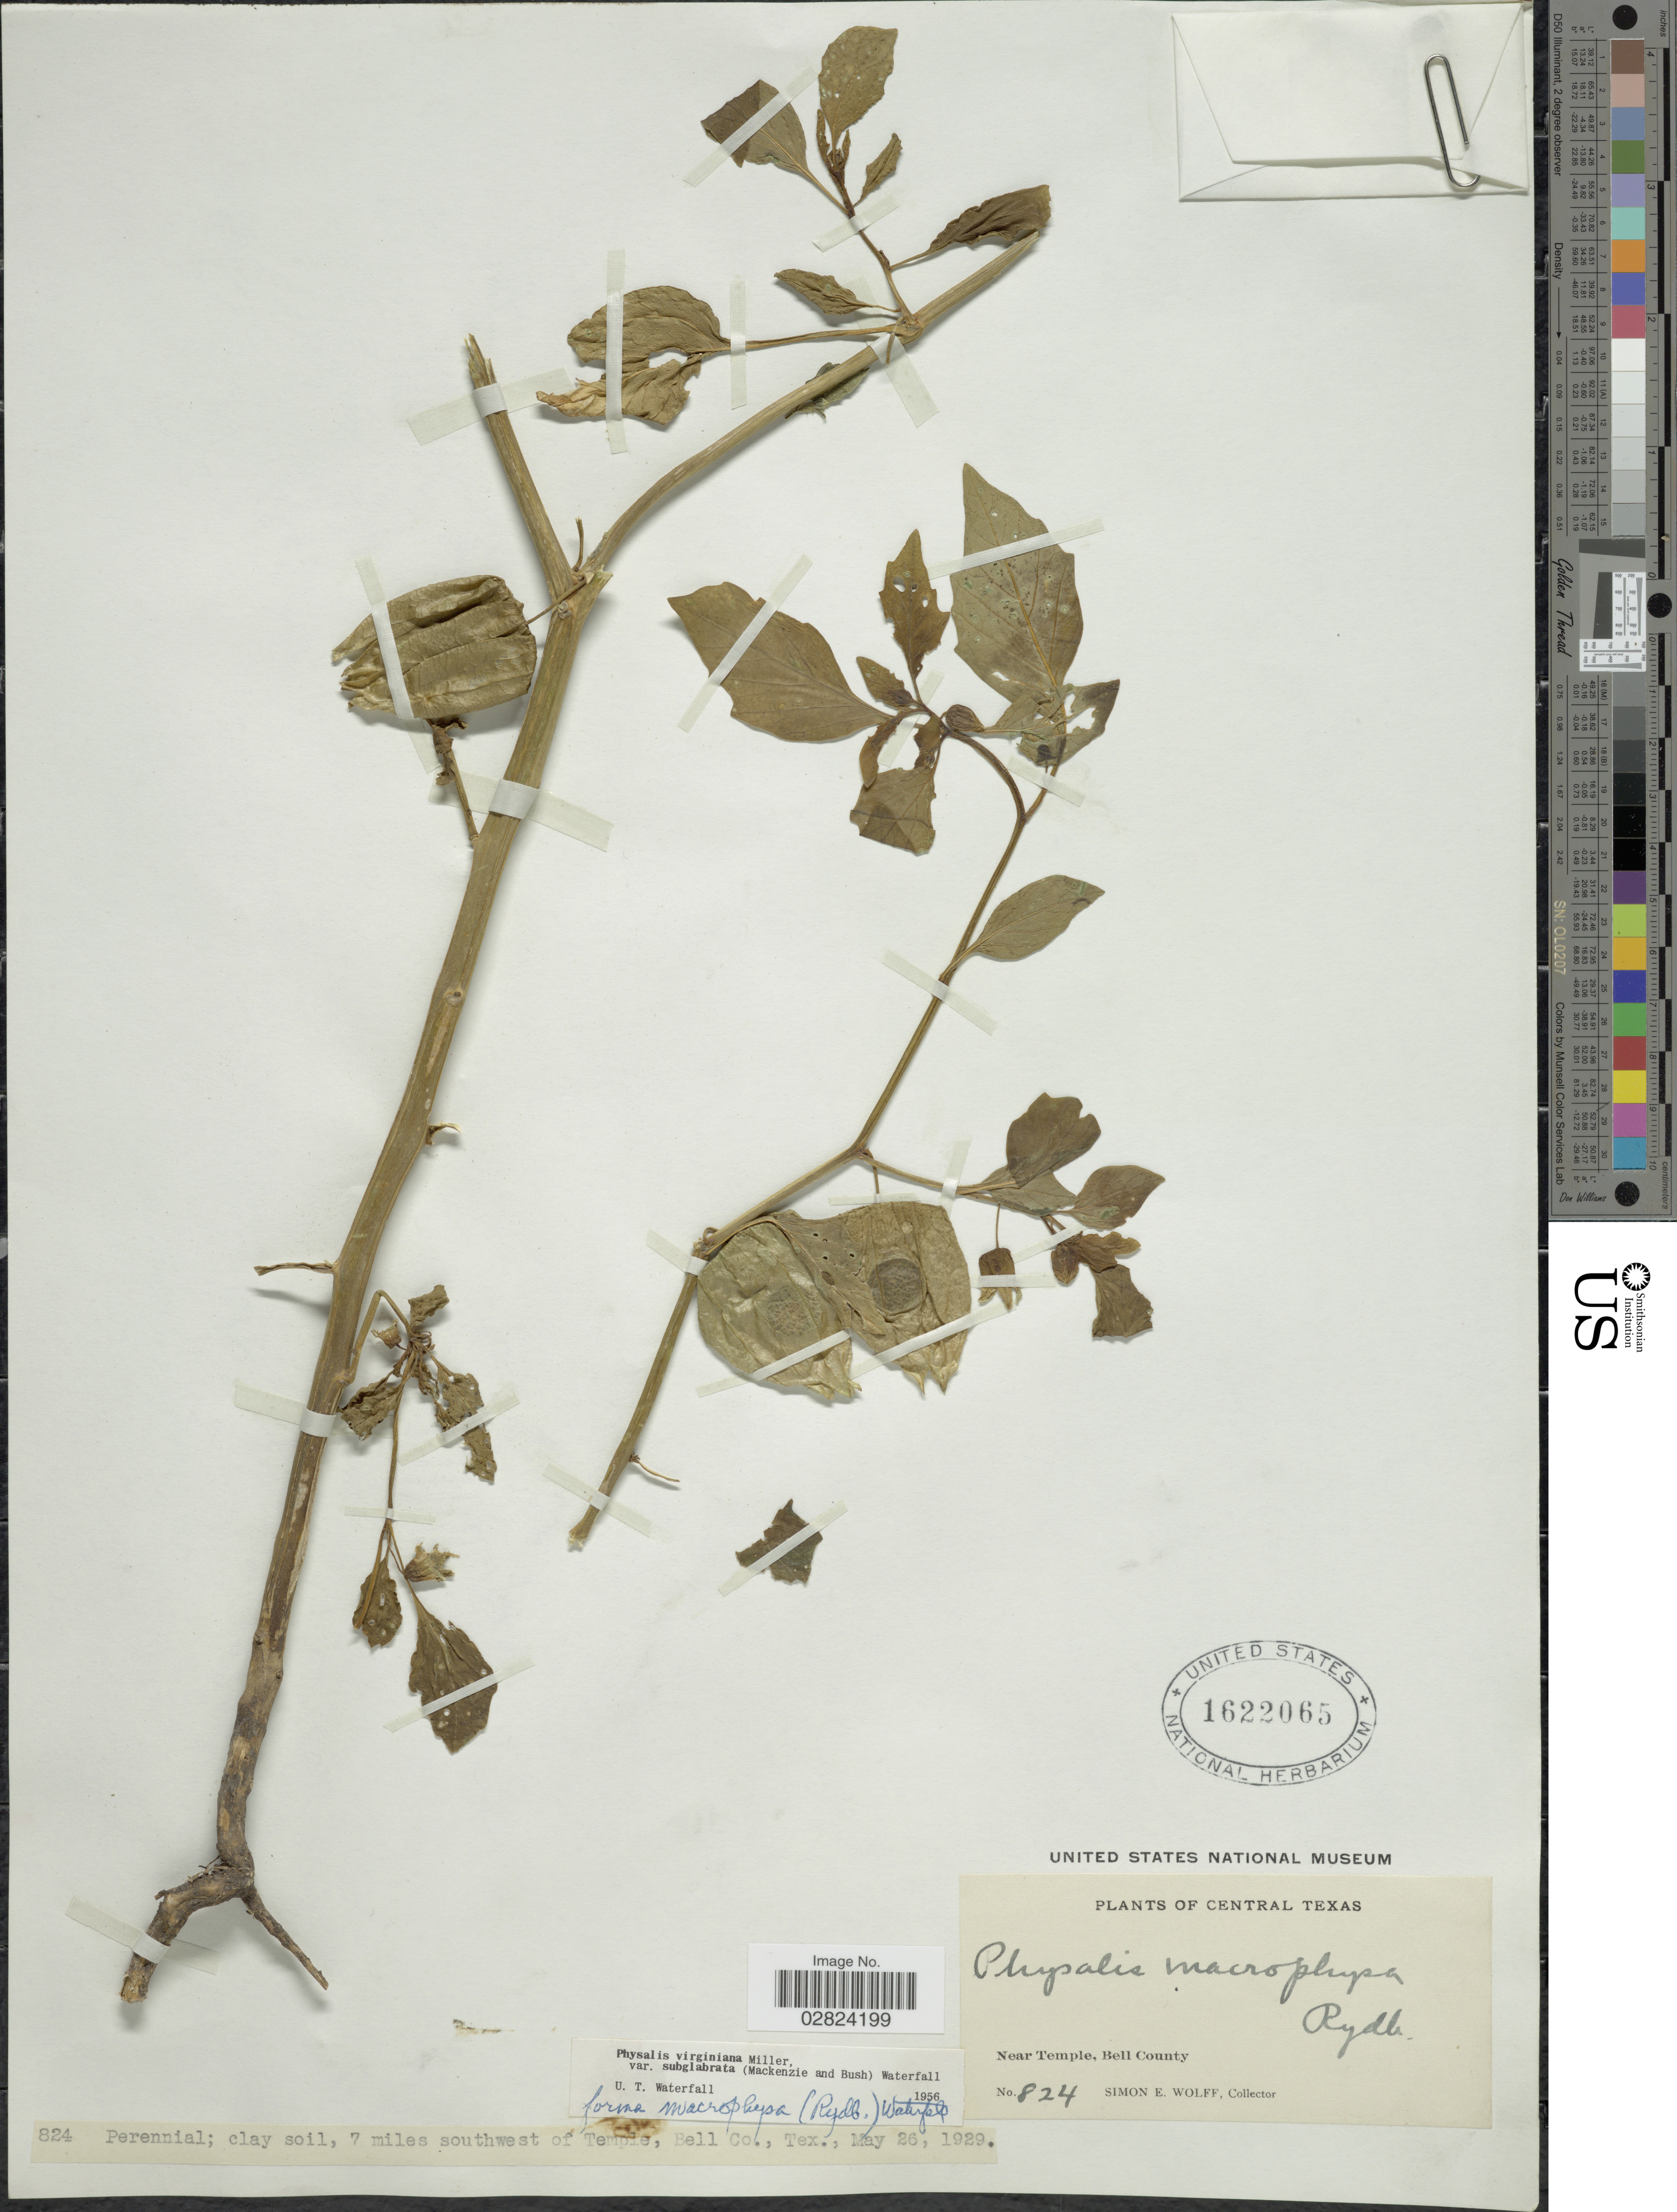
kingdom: Plantae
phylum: Tracheophyta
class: Magnoliopsida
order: Solanales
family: Solanaceae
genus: Physalis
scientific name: Physalis subglabrata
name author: Mack. & Bush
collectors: S. E. Wolff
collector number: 824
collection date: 1929-05-26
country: United States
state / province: Texas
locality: Central Texas. Near Temple, Bell County. 7 miles southwest of Temple.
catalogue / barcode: US 1622065